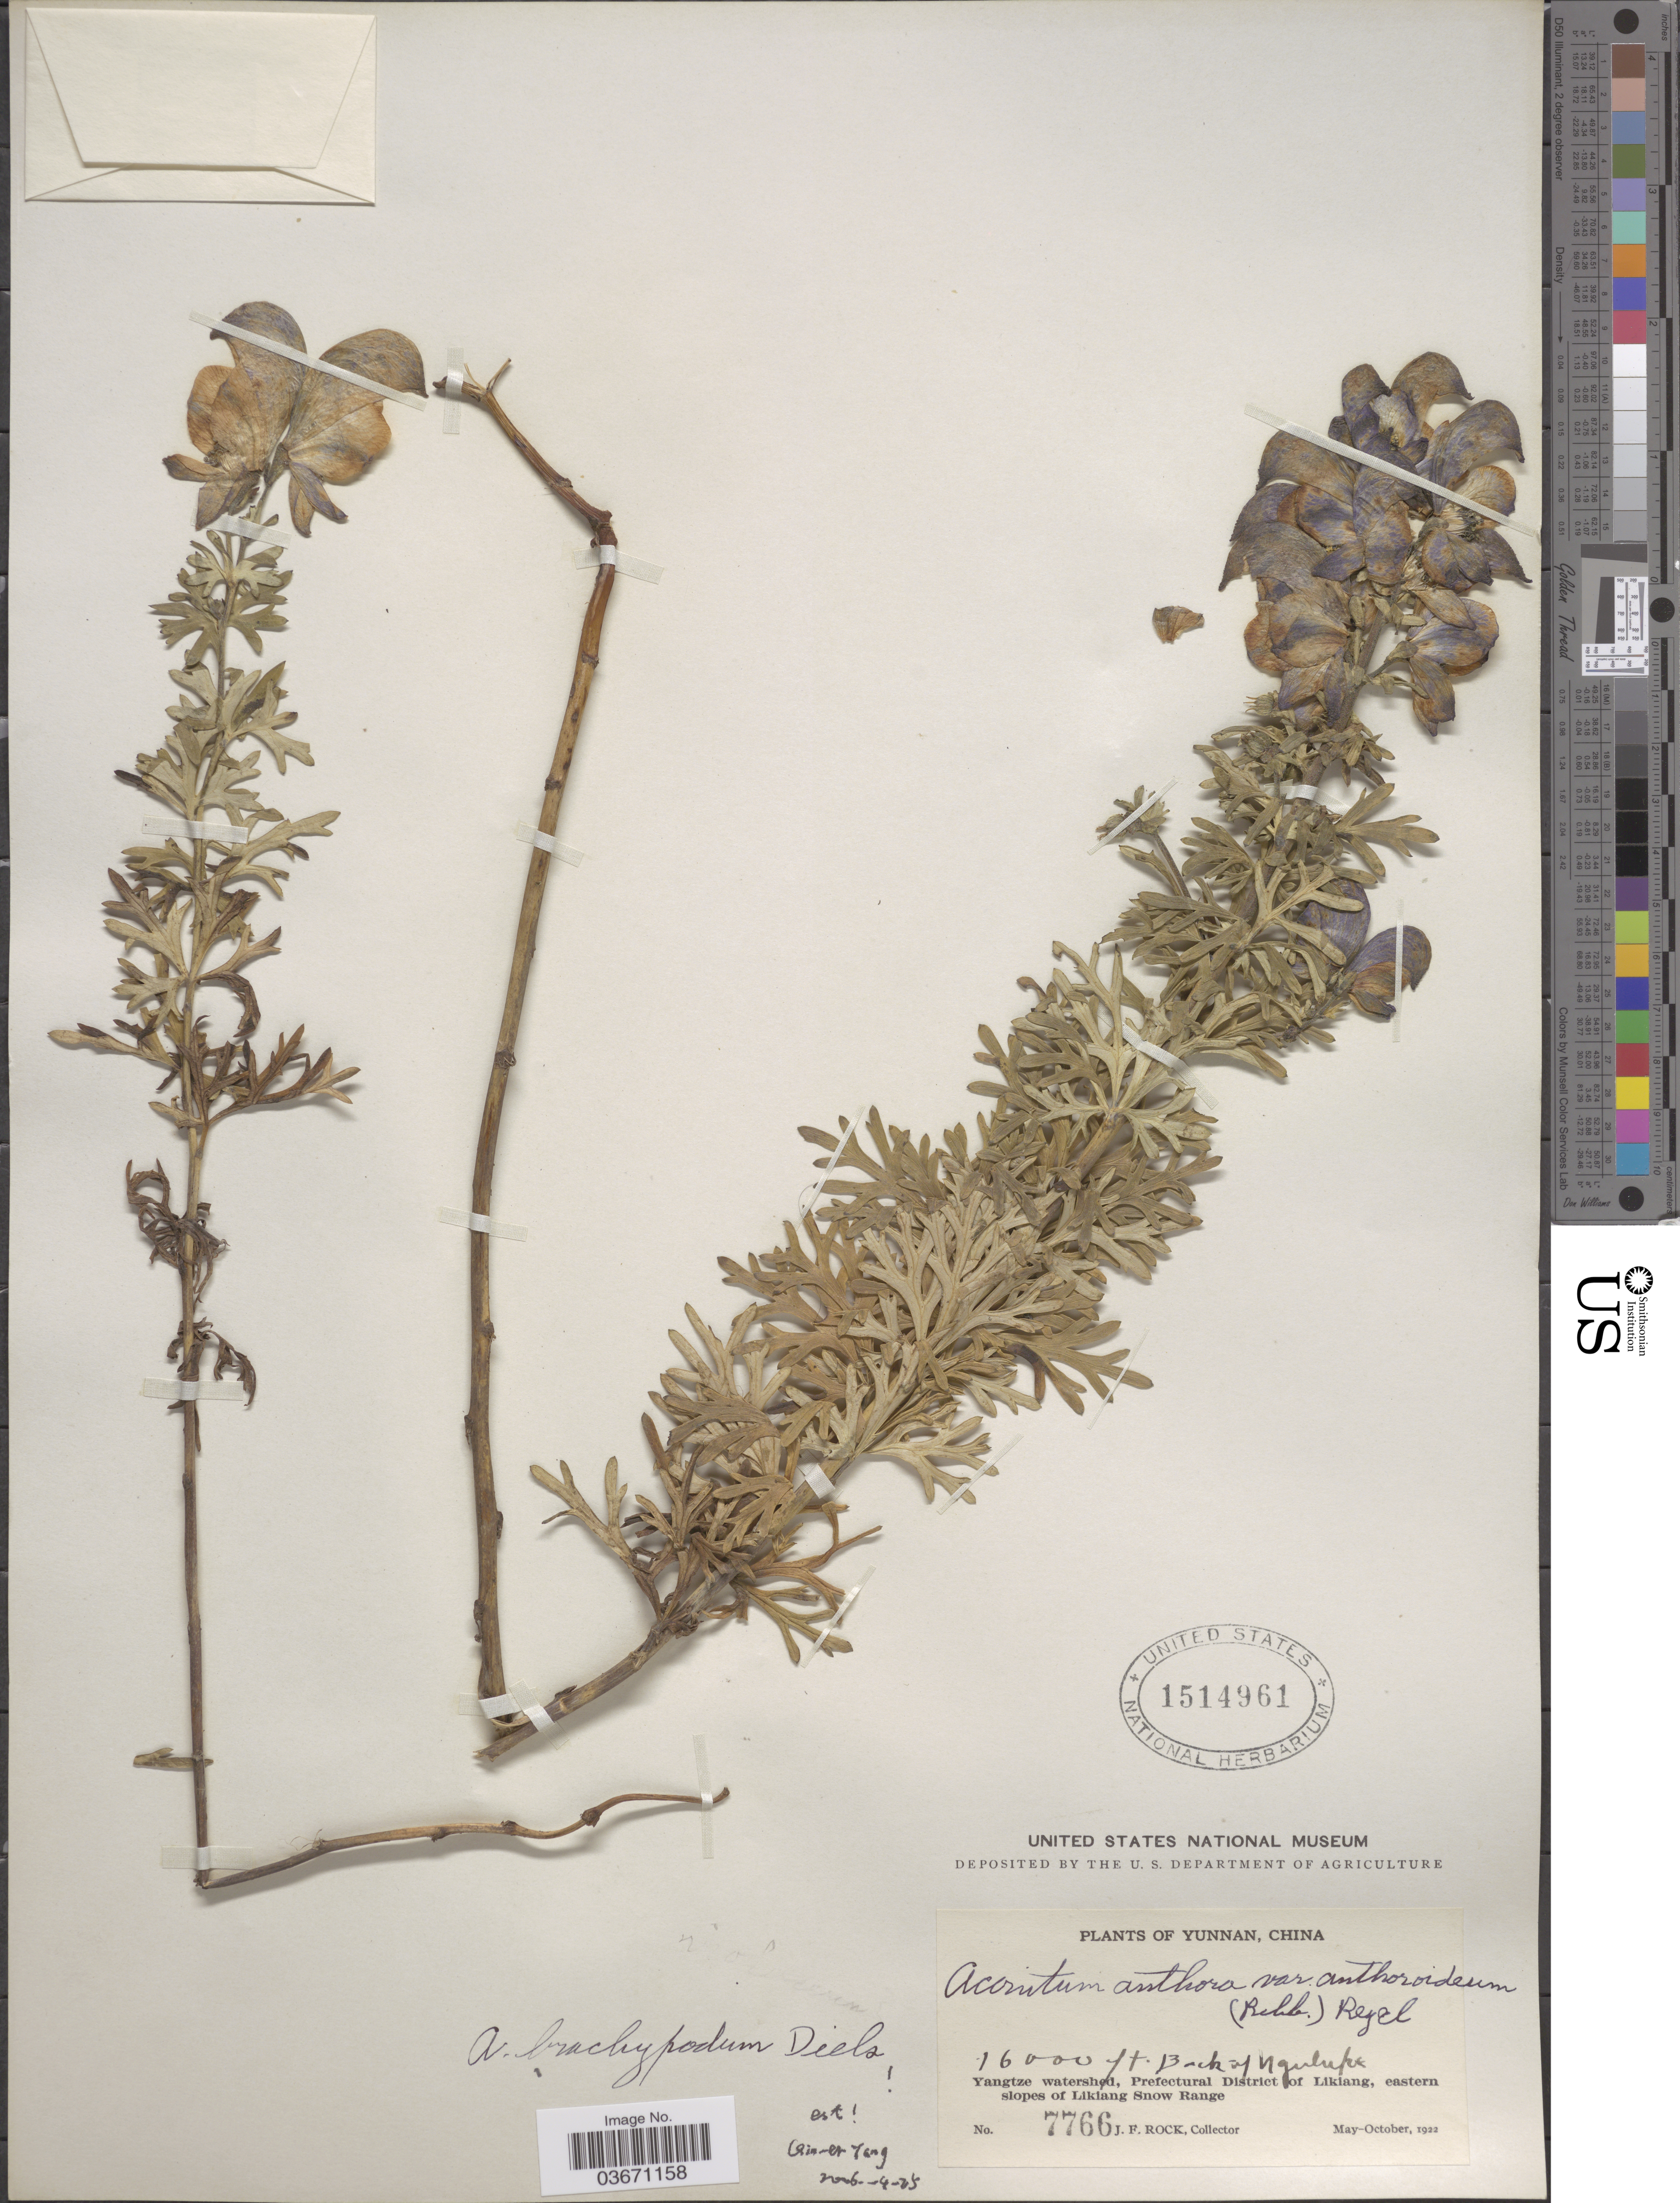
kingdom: Plantae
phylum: Tracheophyta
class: Magnoliopsida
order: Ranunculales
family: Ranunculaceae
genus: Aconitum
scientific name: Aconitum brachypodum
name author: Diels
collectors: J. Rock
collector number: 7766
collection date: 1922-05/1922-10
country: China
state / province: Yunnan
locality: Back of Nguluke. Yangtze watershed, Prefectural District of Likiang, eastern slopes of Likiang Snow Range.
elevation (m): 4877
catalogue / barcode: US 1514961